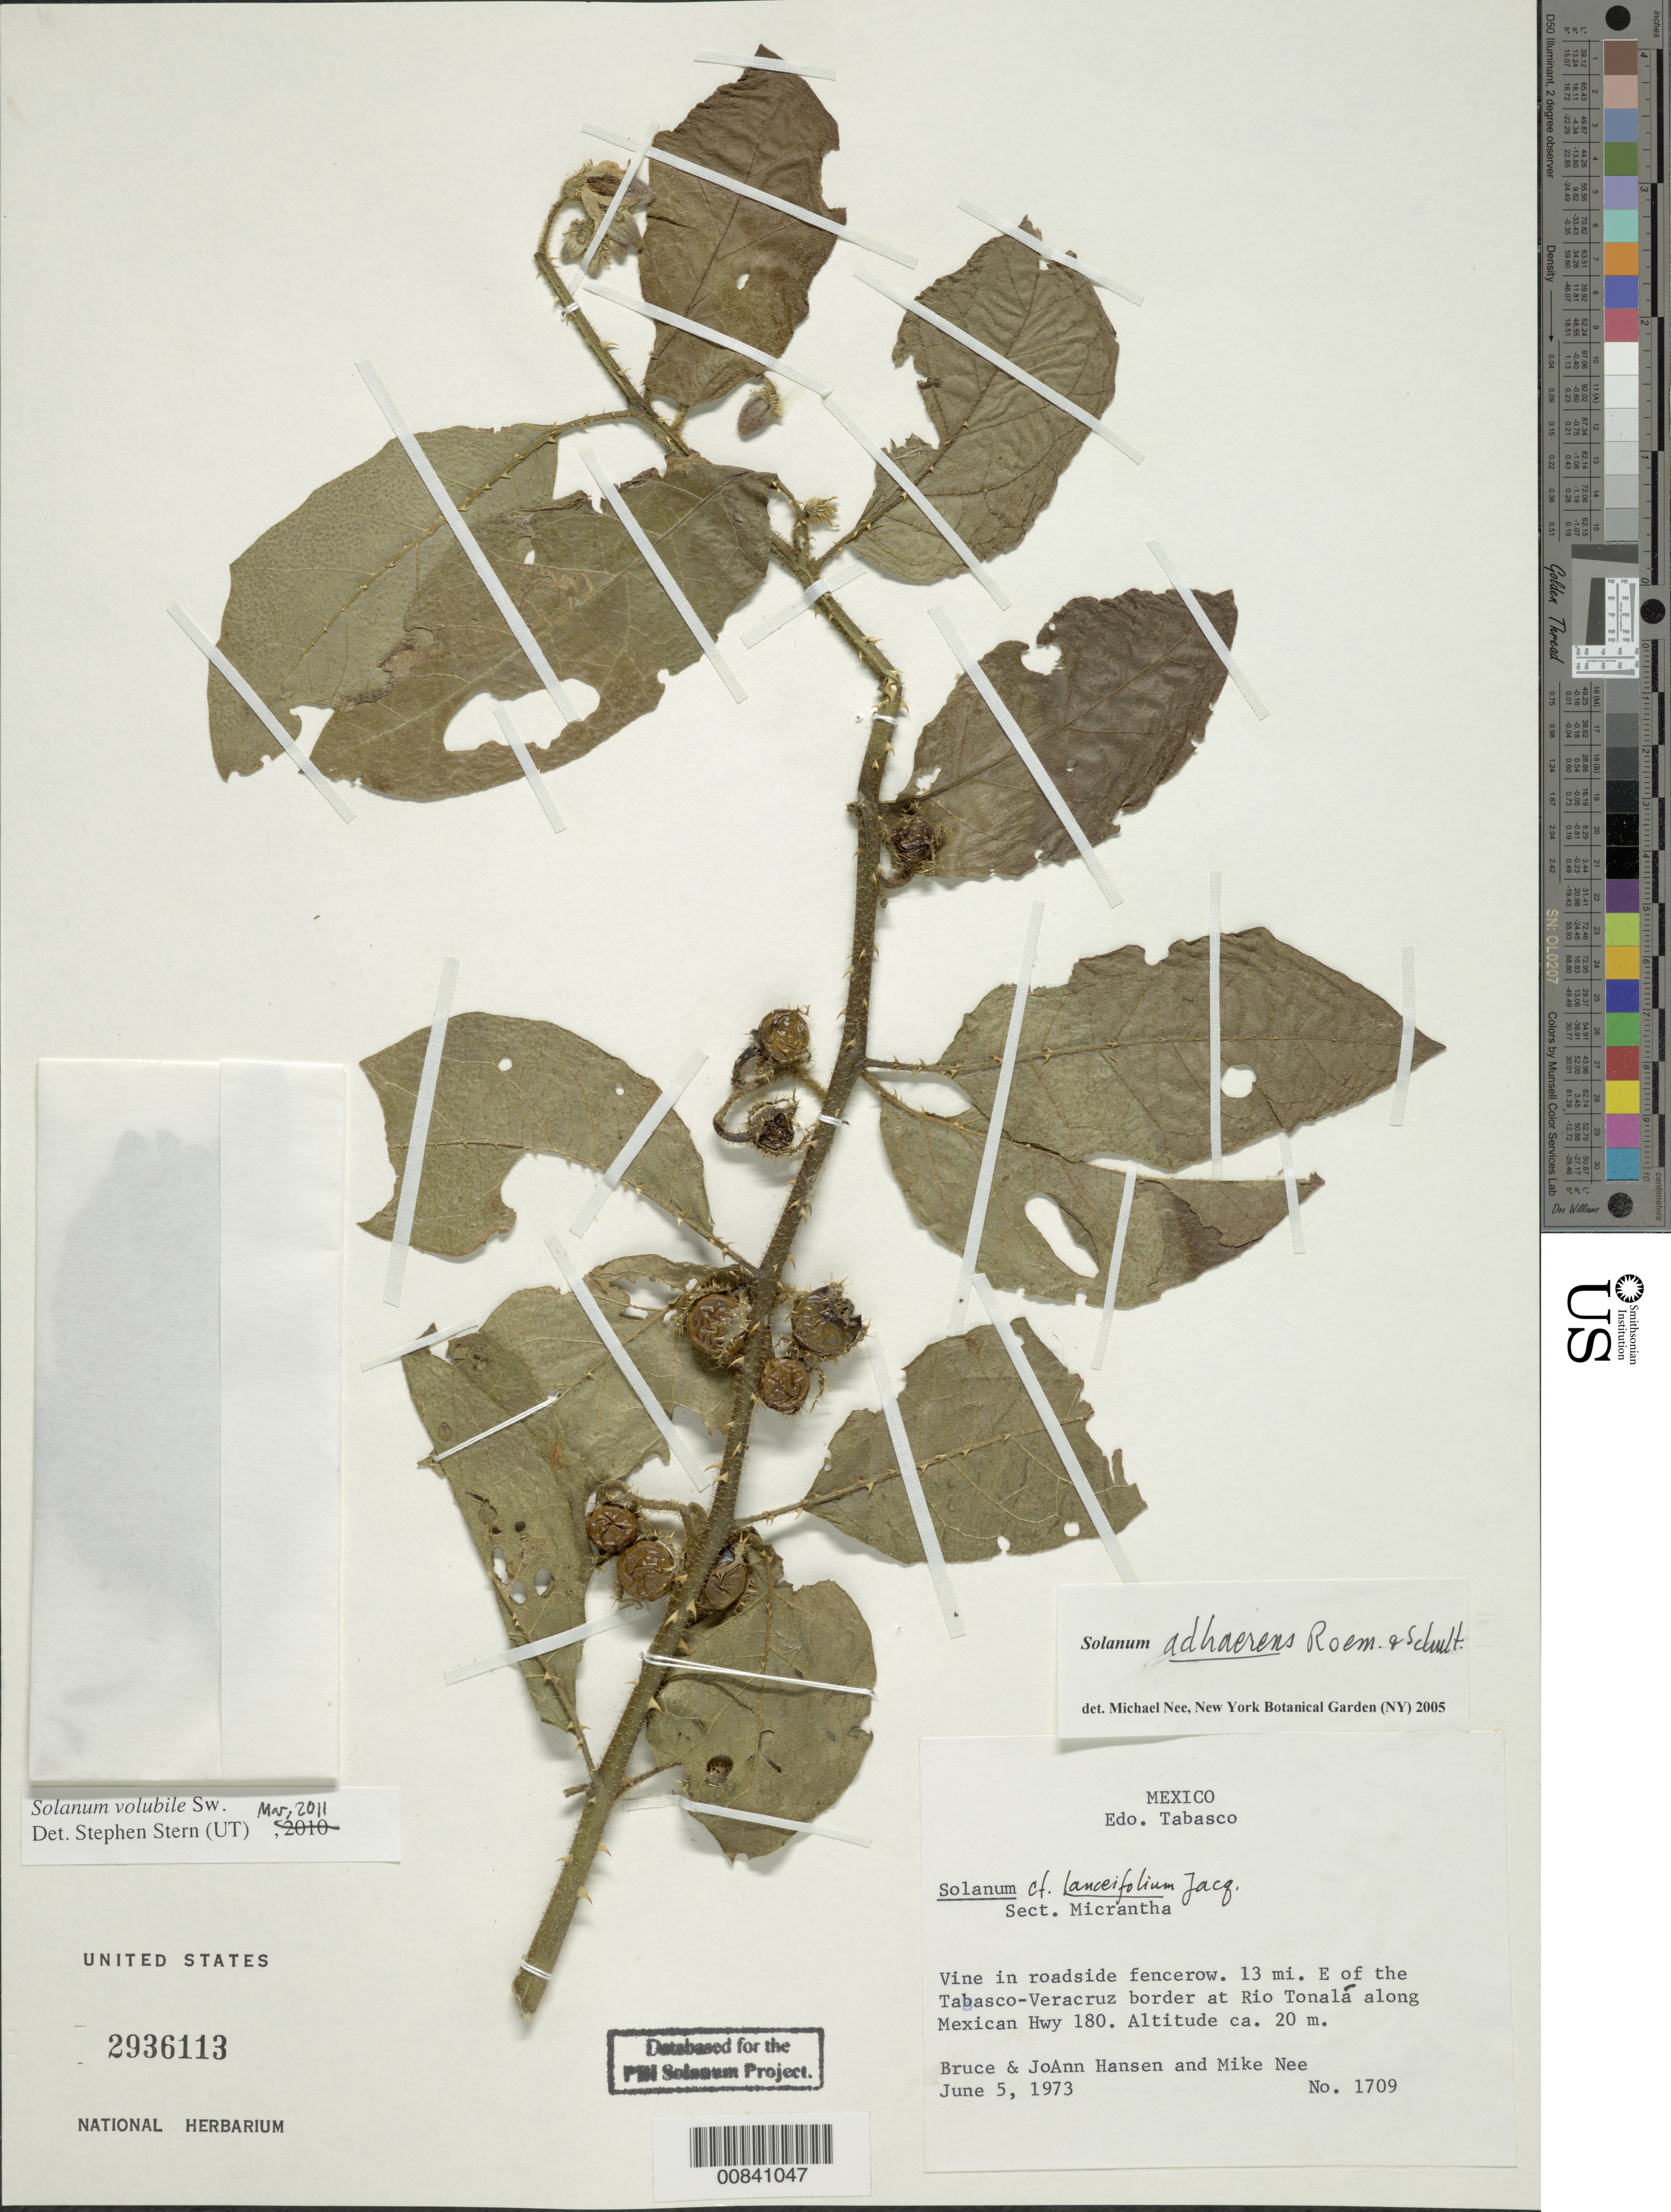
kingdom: Plantae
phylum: Tracheophyta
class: Magnoliopsida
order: Solanales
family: Solanaceae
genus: Solanum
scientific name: Solanum adhaerens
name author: Roem. & Schult.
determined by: Nee, Michael H.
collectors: B. Hansen & J. H. Haas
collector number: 1709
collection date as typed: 5 Jun 1973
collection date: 1973-06-05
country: Mexico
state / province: Tabasco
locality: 13 miles E of the Tabasco-Veracruz border at Rio Tonalá along Mexican Hwy 180.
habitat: Growing along roadside fencerow.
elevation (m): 20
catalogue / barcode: US 2936113